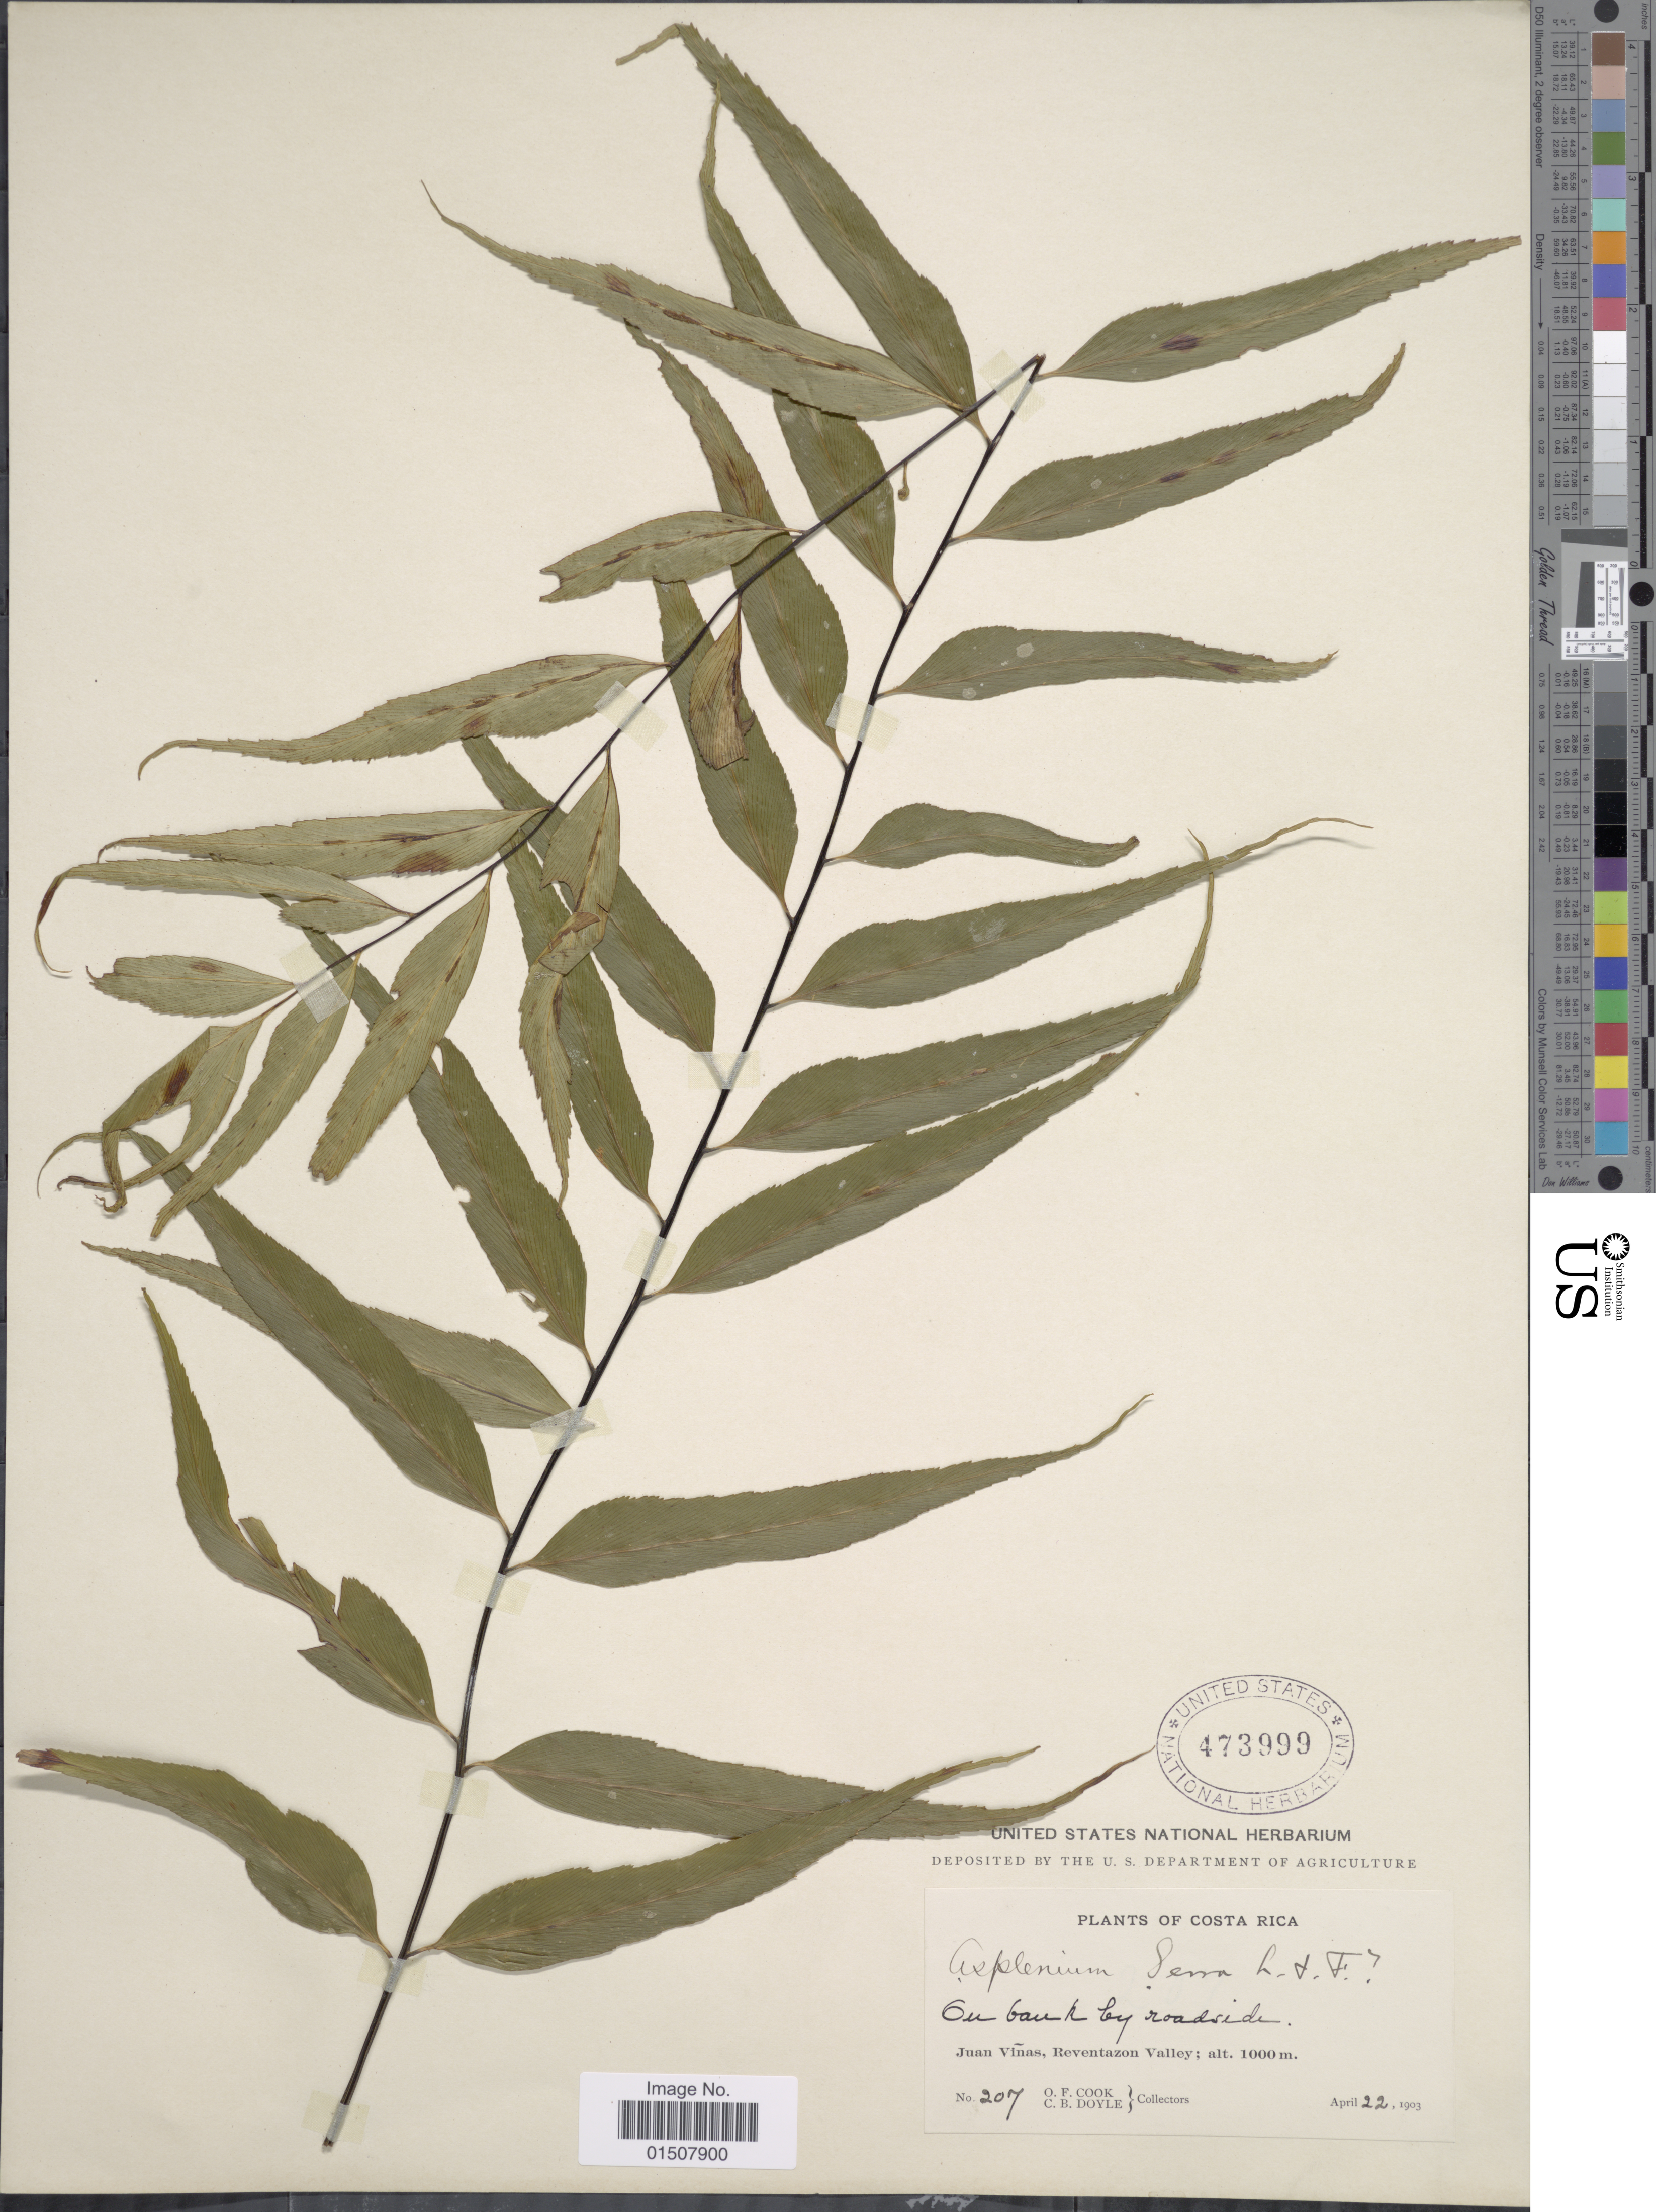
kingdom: Plantae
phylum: Tracheophyta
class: Polypodiopsida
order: Polypodiales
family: Aspleniaceae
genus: Asplenium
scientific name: Asplenium serra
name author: Langsd. & Fisch.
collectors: O. F. Cook & C. Doyle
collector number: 207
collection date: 1903-04-22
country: Costa Rica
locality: Juan Viñas, Reventzon Valley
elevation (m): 1000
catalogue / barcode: US 473999